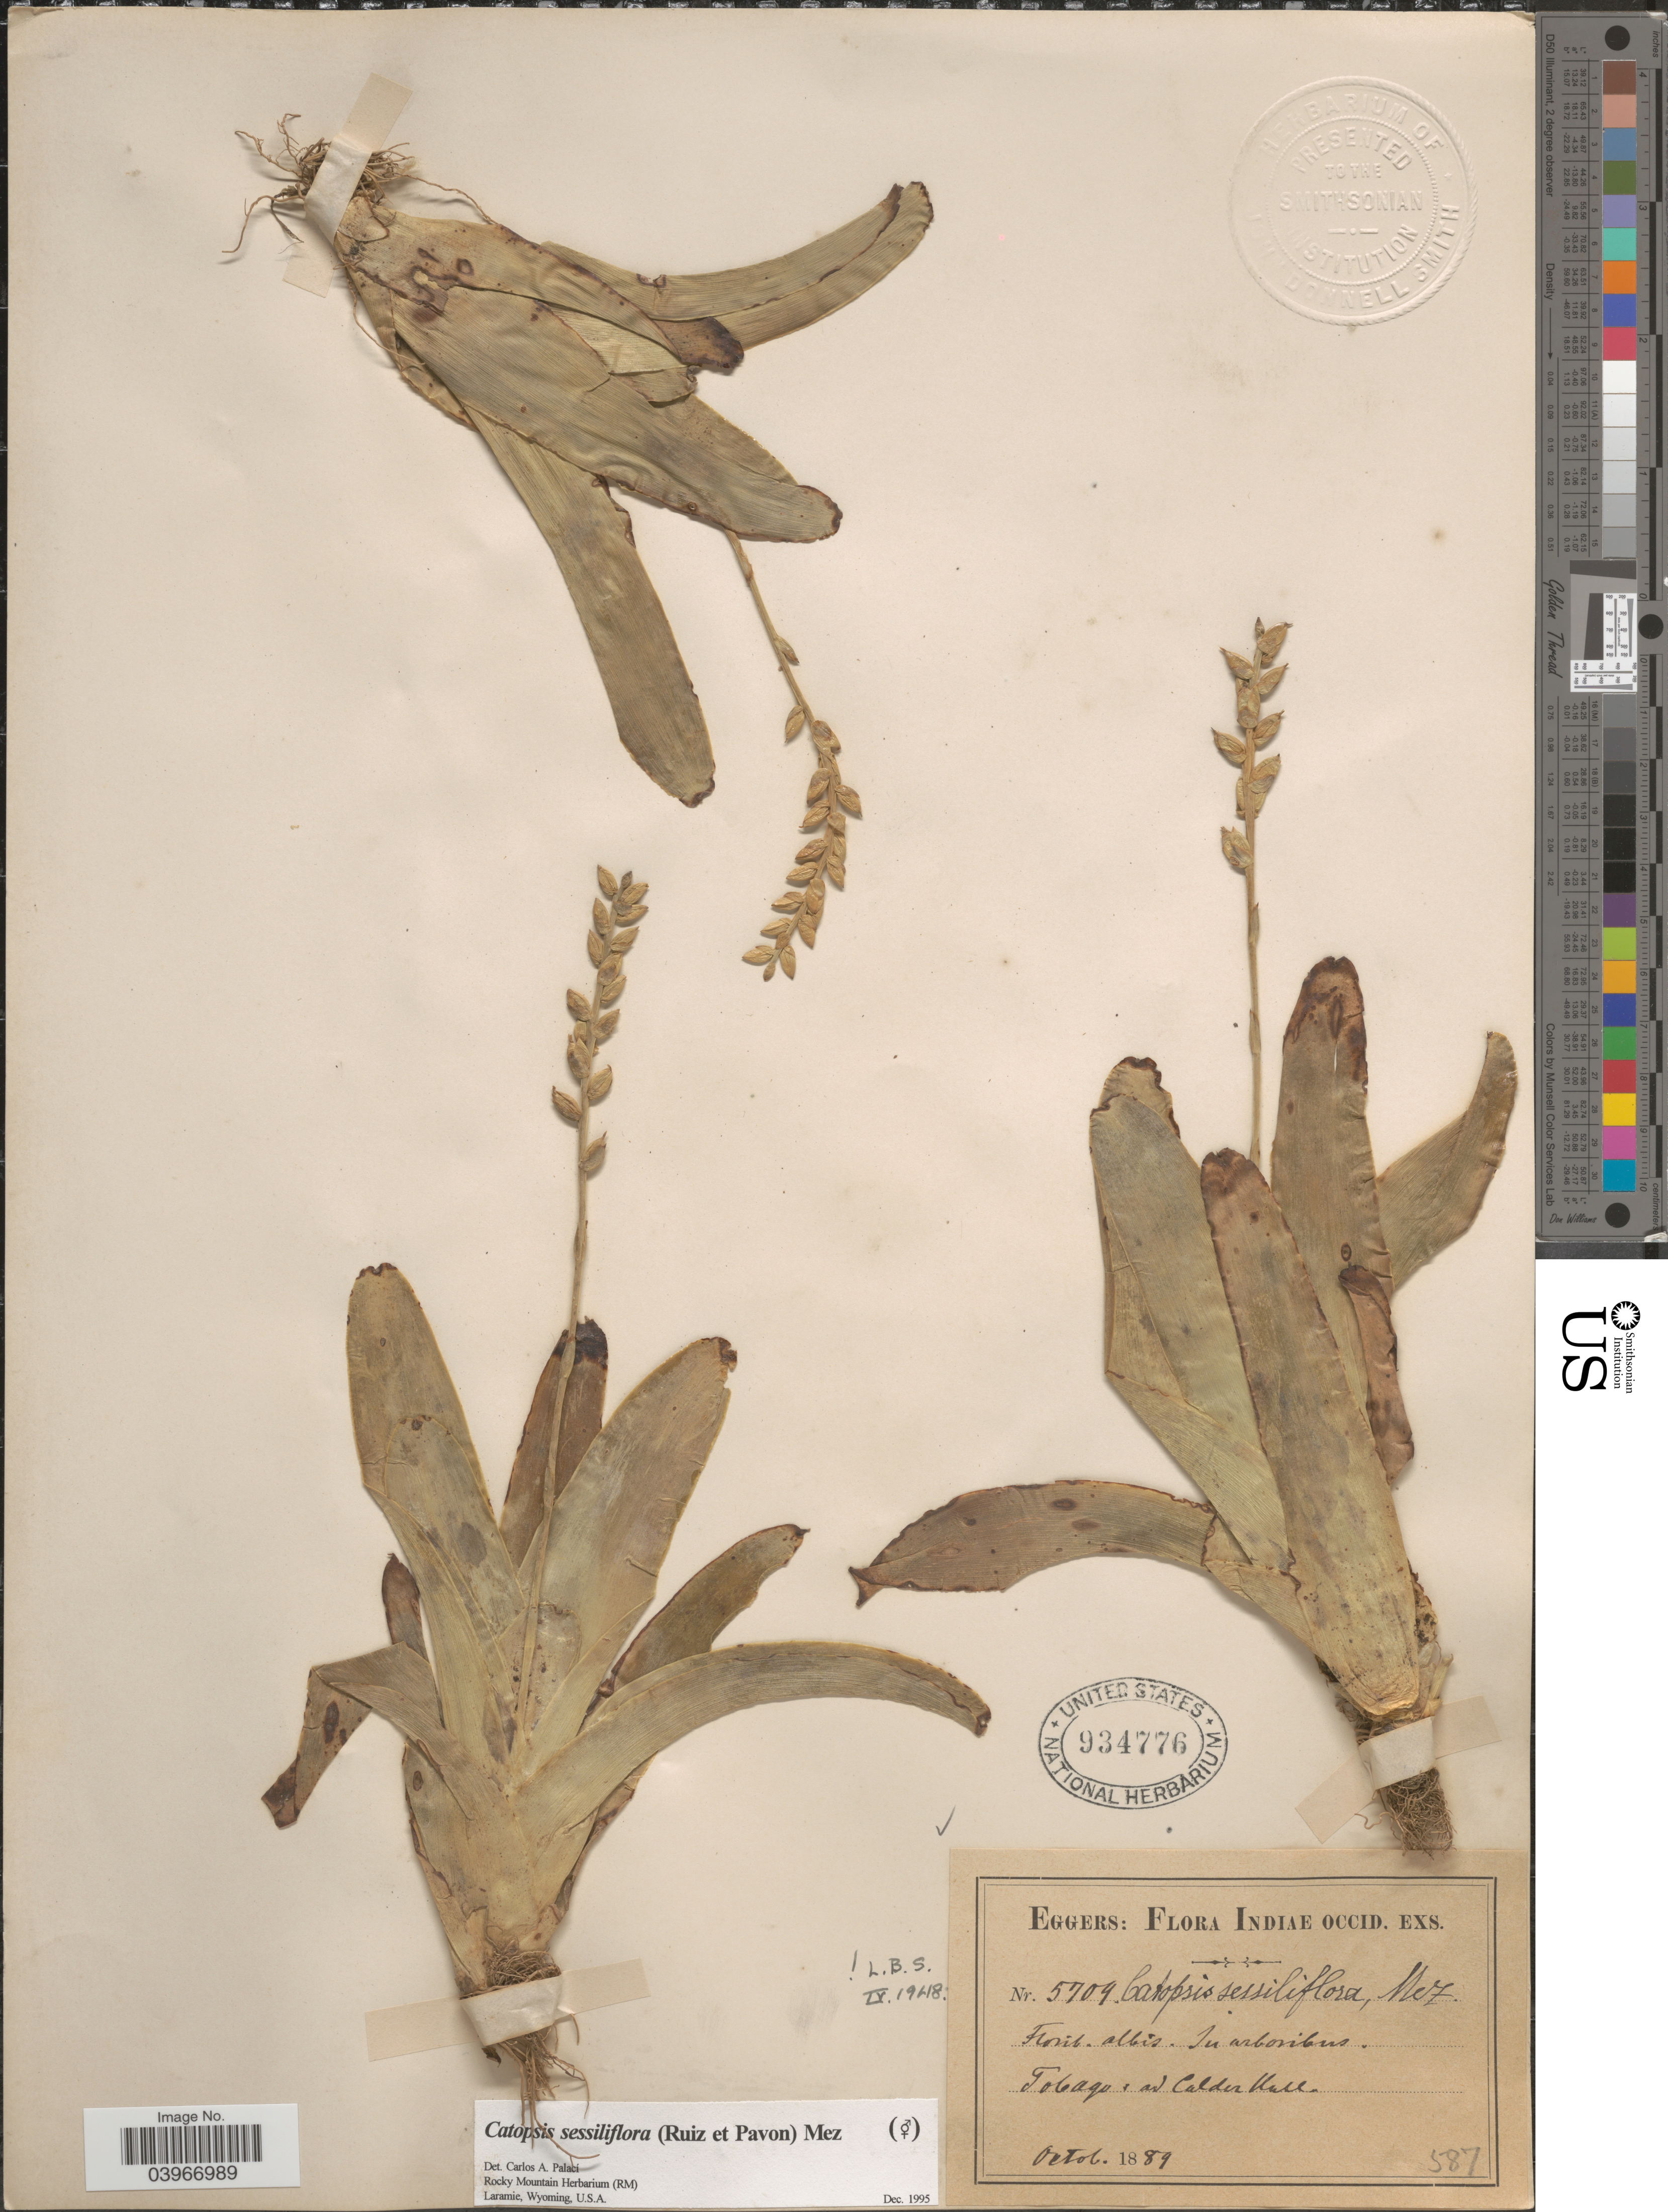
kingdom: Plantae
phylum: Tracheophyta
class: Liliopsida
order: Poales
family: Bromeliaceae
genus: Catopsis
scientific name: Catopsis sessiliflora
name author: (Ruiz & Pav.) Mez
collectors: -. Eggers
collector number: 5709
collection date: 1889-10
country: Trinidad and Tobago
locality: Indiae Occid. exs. Tobago: ad Calder Kall.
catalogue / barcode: US 934776